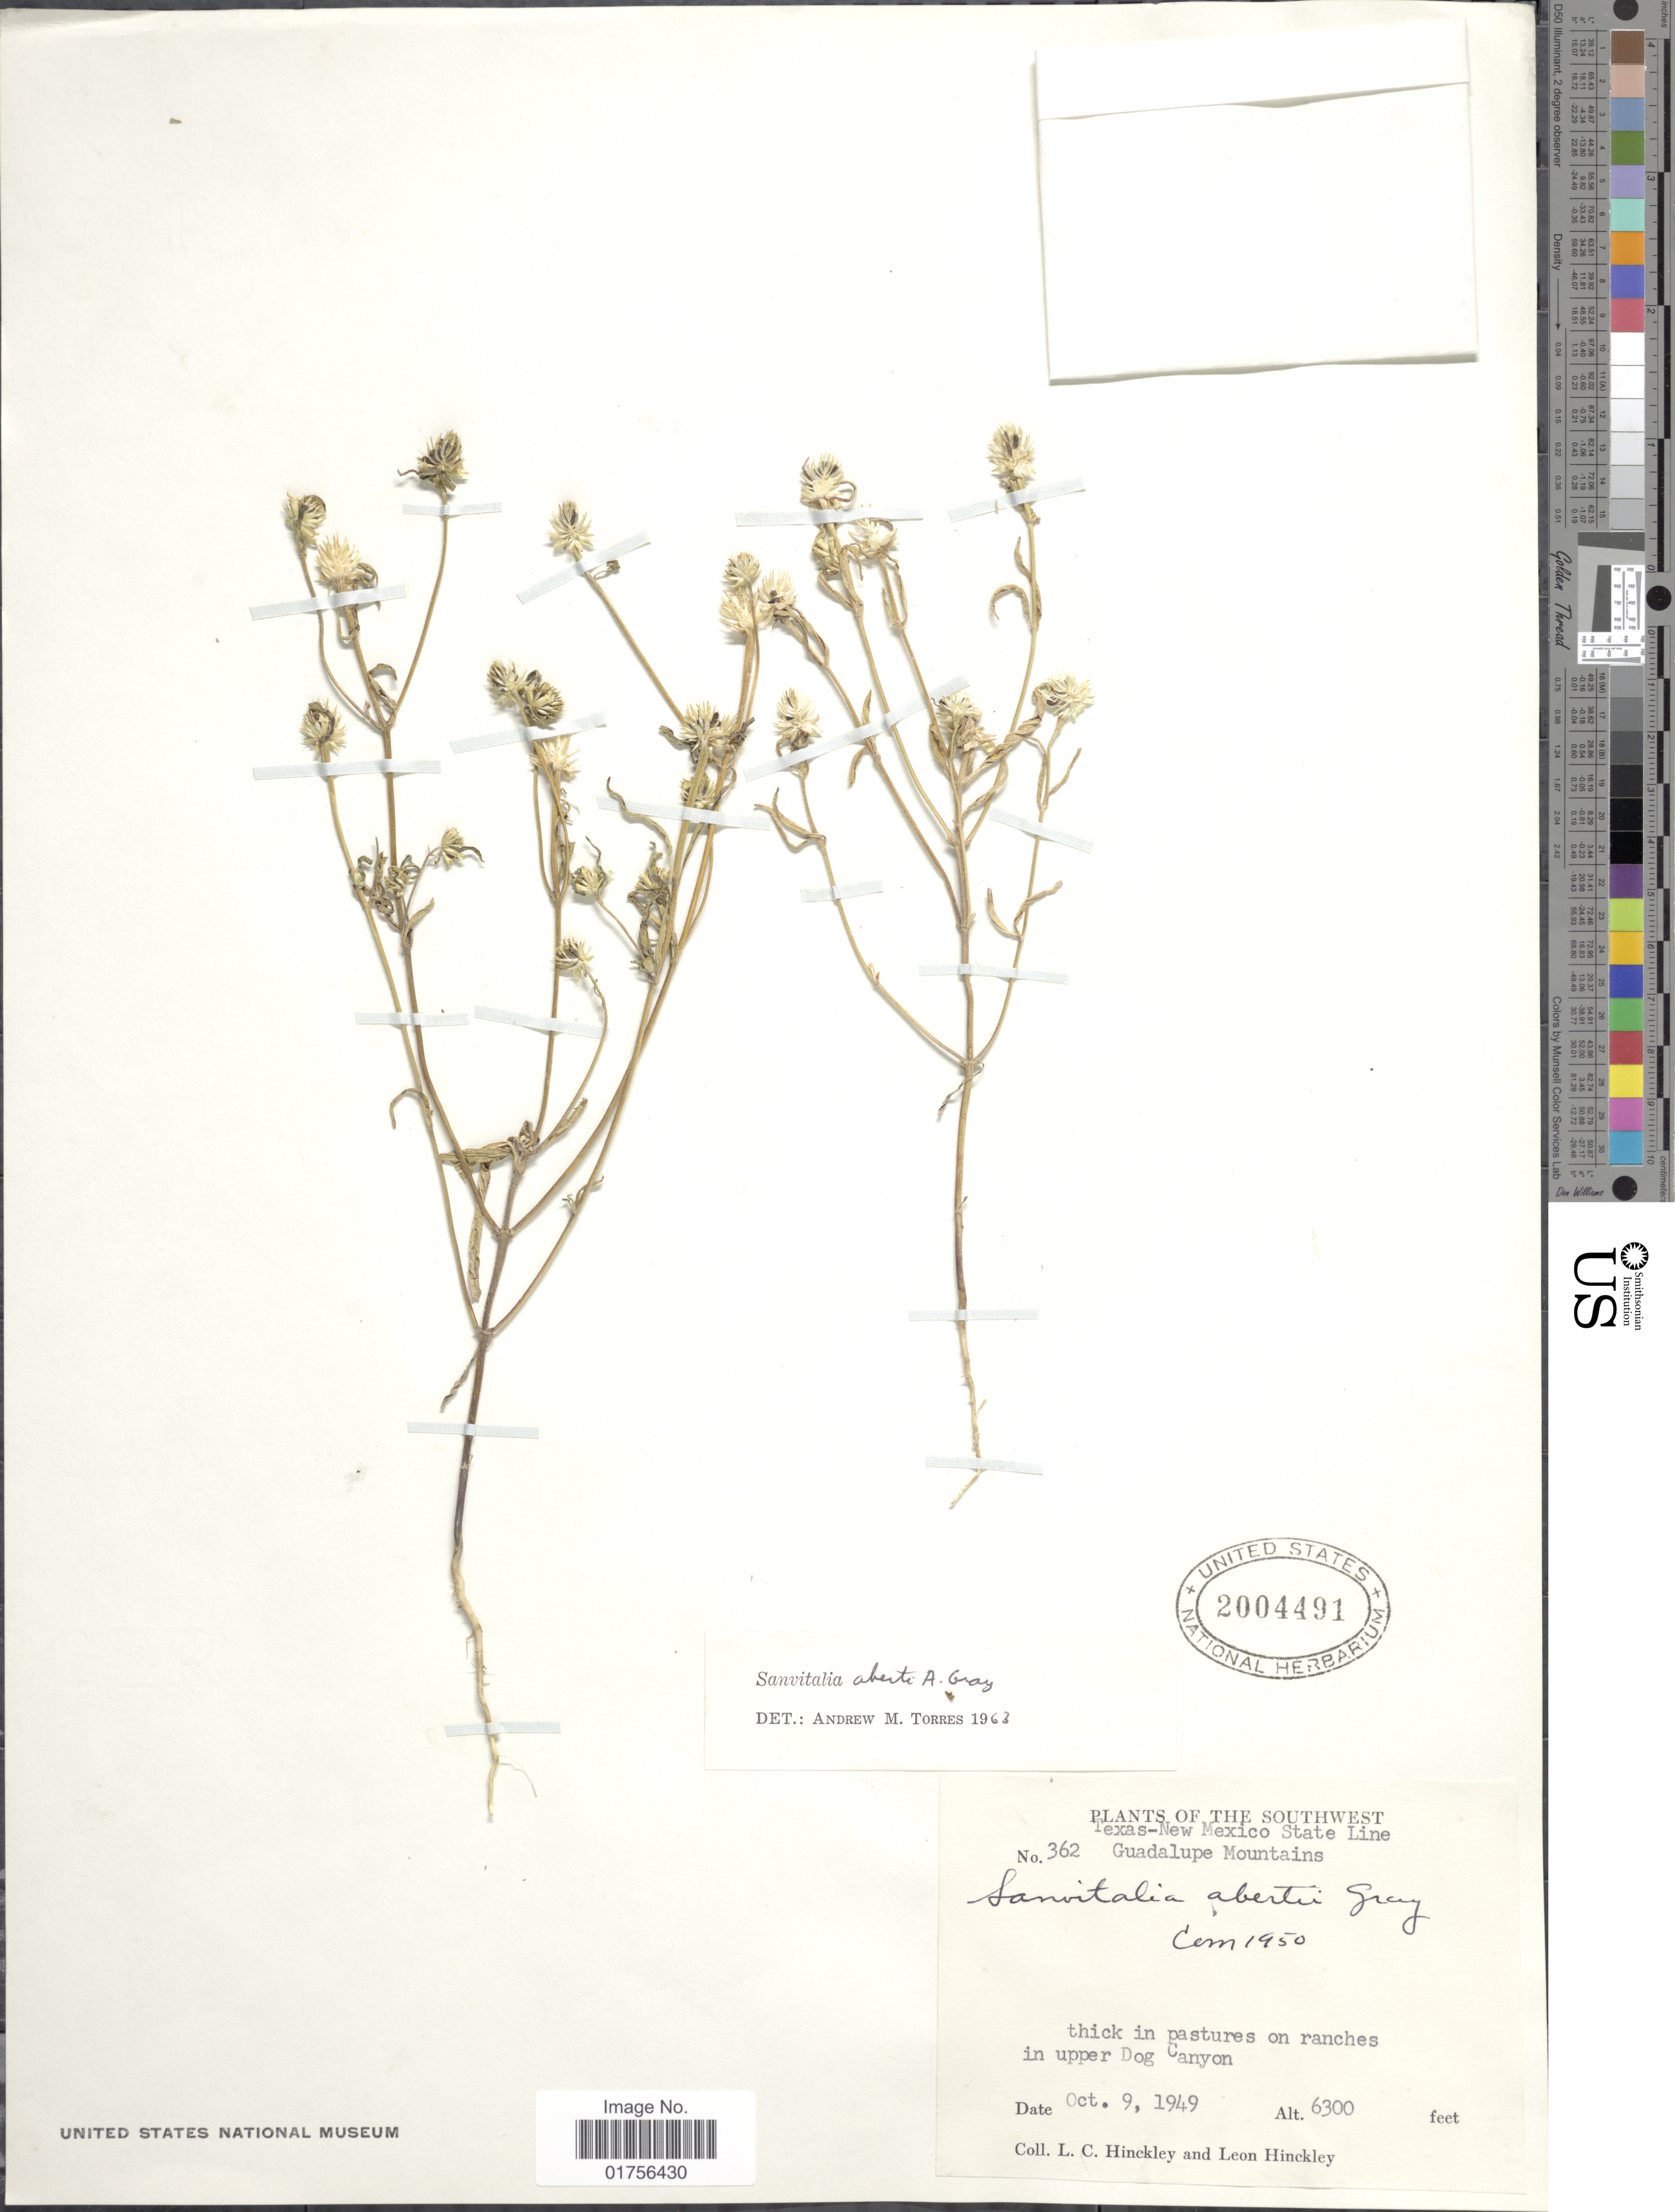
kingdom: Plantae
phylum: Tracheophyta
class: Magnoliopsida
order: Asterales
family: Asteraceae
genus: Sanvitalia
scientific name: Sanvitalia aberti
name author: A. Gray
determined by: Skibicki, Samuel V.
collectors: L. Hinckley & L. Hinckley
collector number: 362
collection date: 1949-10-09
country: United States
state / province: Texas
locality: The Southwest, Texas-New Mexico State Line, Guadalupe Mountains, Thick in pastures on ranches in upper Dog Canyon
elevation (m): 1920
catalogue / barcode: US 2004491